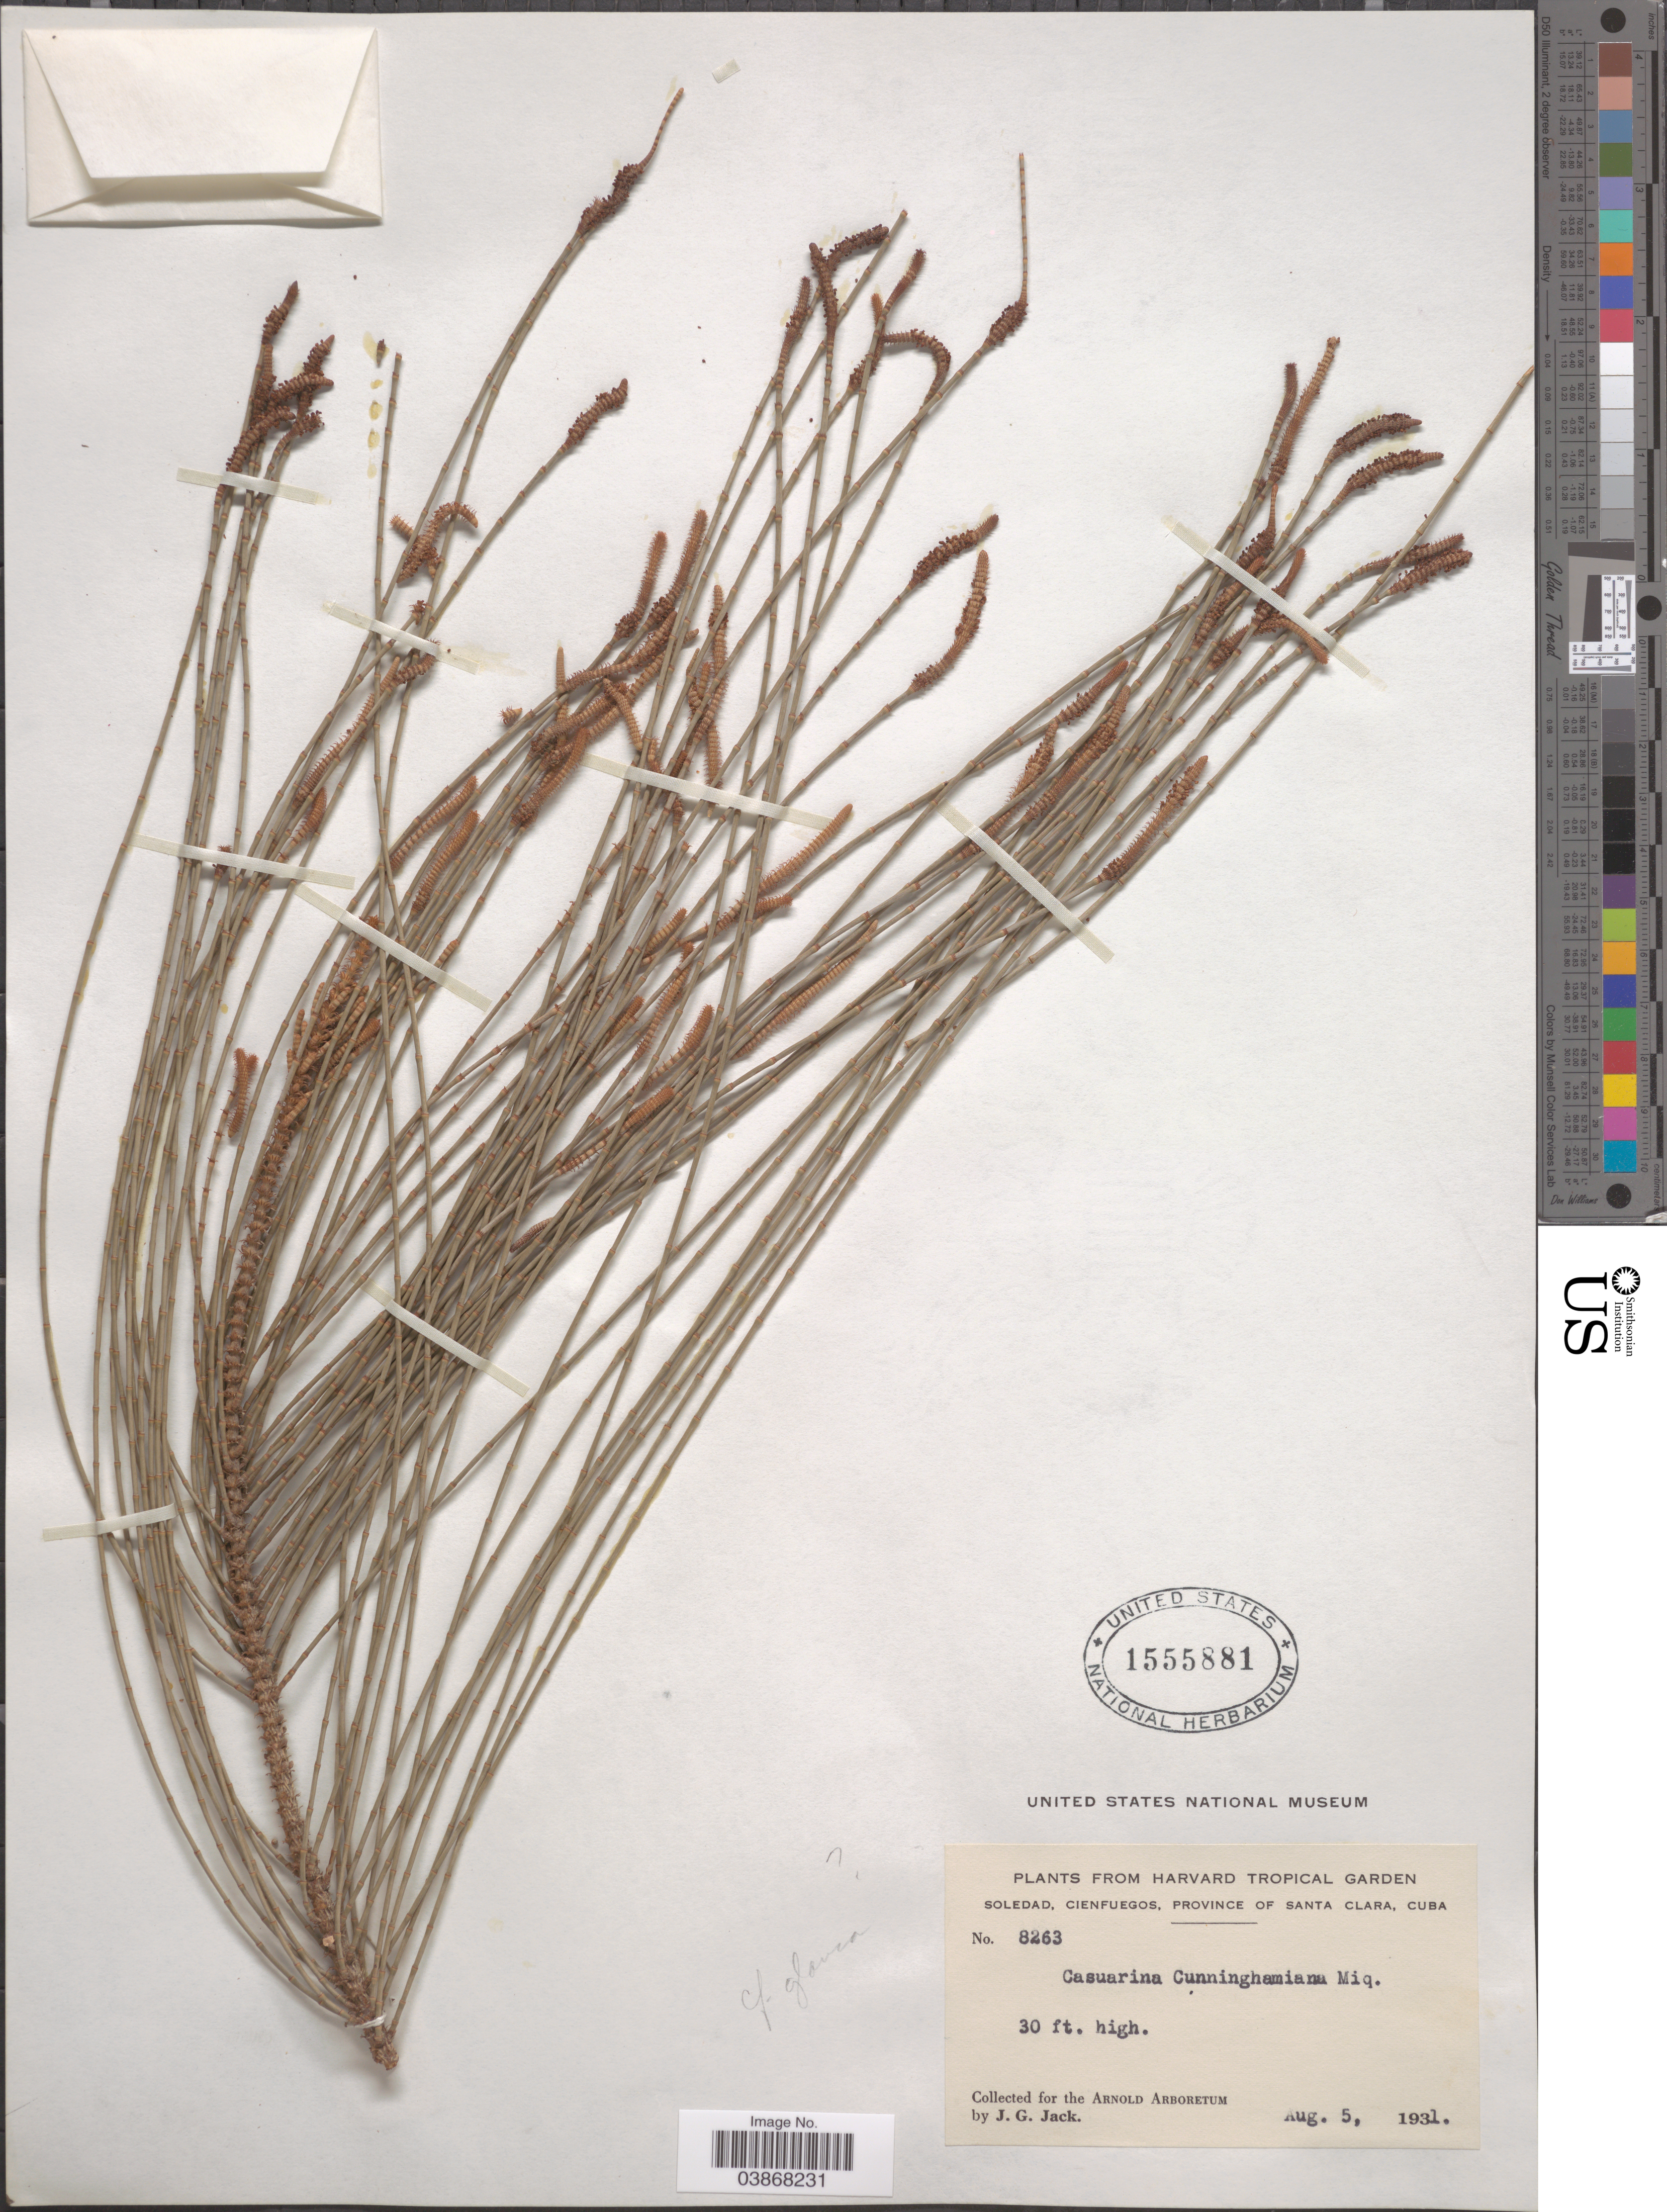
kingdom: Plantae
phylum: Tracheophyta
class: Magnoliopsida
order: Fagales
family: Casuarinaceae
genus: Casuarina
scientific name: Casuarina cunninghamiana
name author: Miq.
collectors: J. G. Jack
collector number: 8263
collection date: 1931-08-05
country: Cuba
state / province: Las Villas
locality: Soledad, Cienfuegos, Province of Santa Clara.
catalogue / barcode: US 1555881